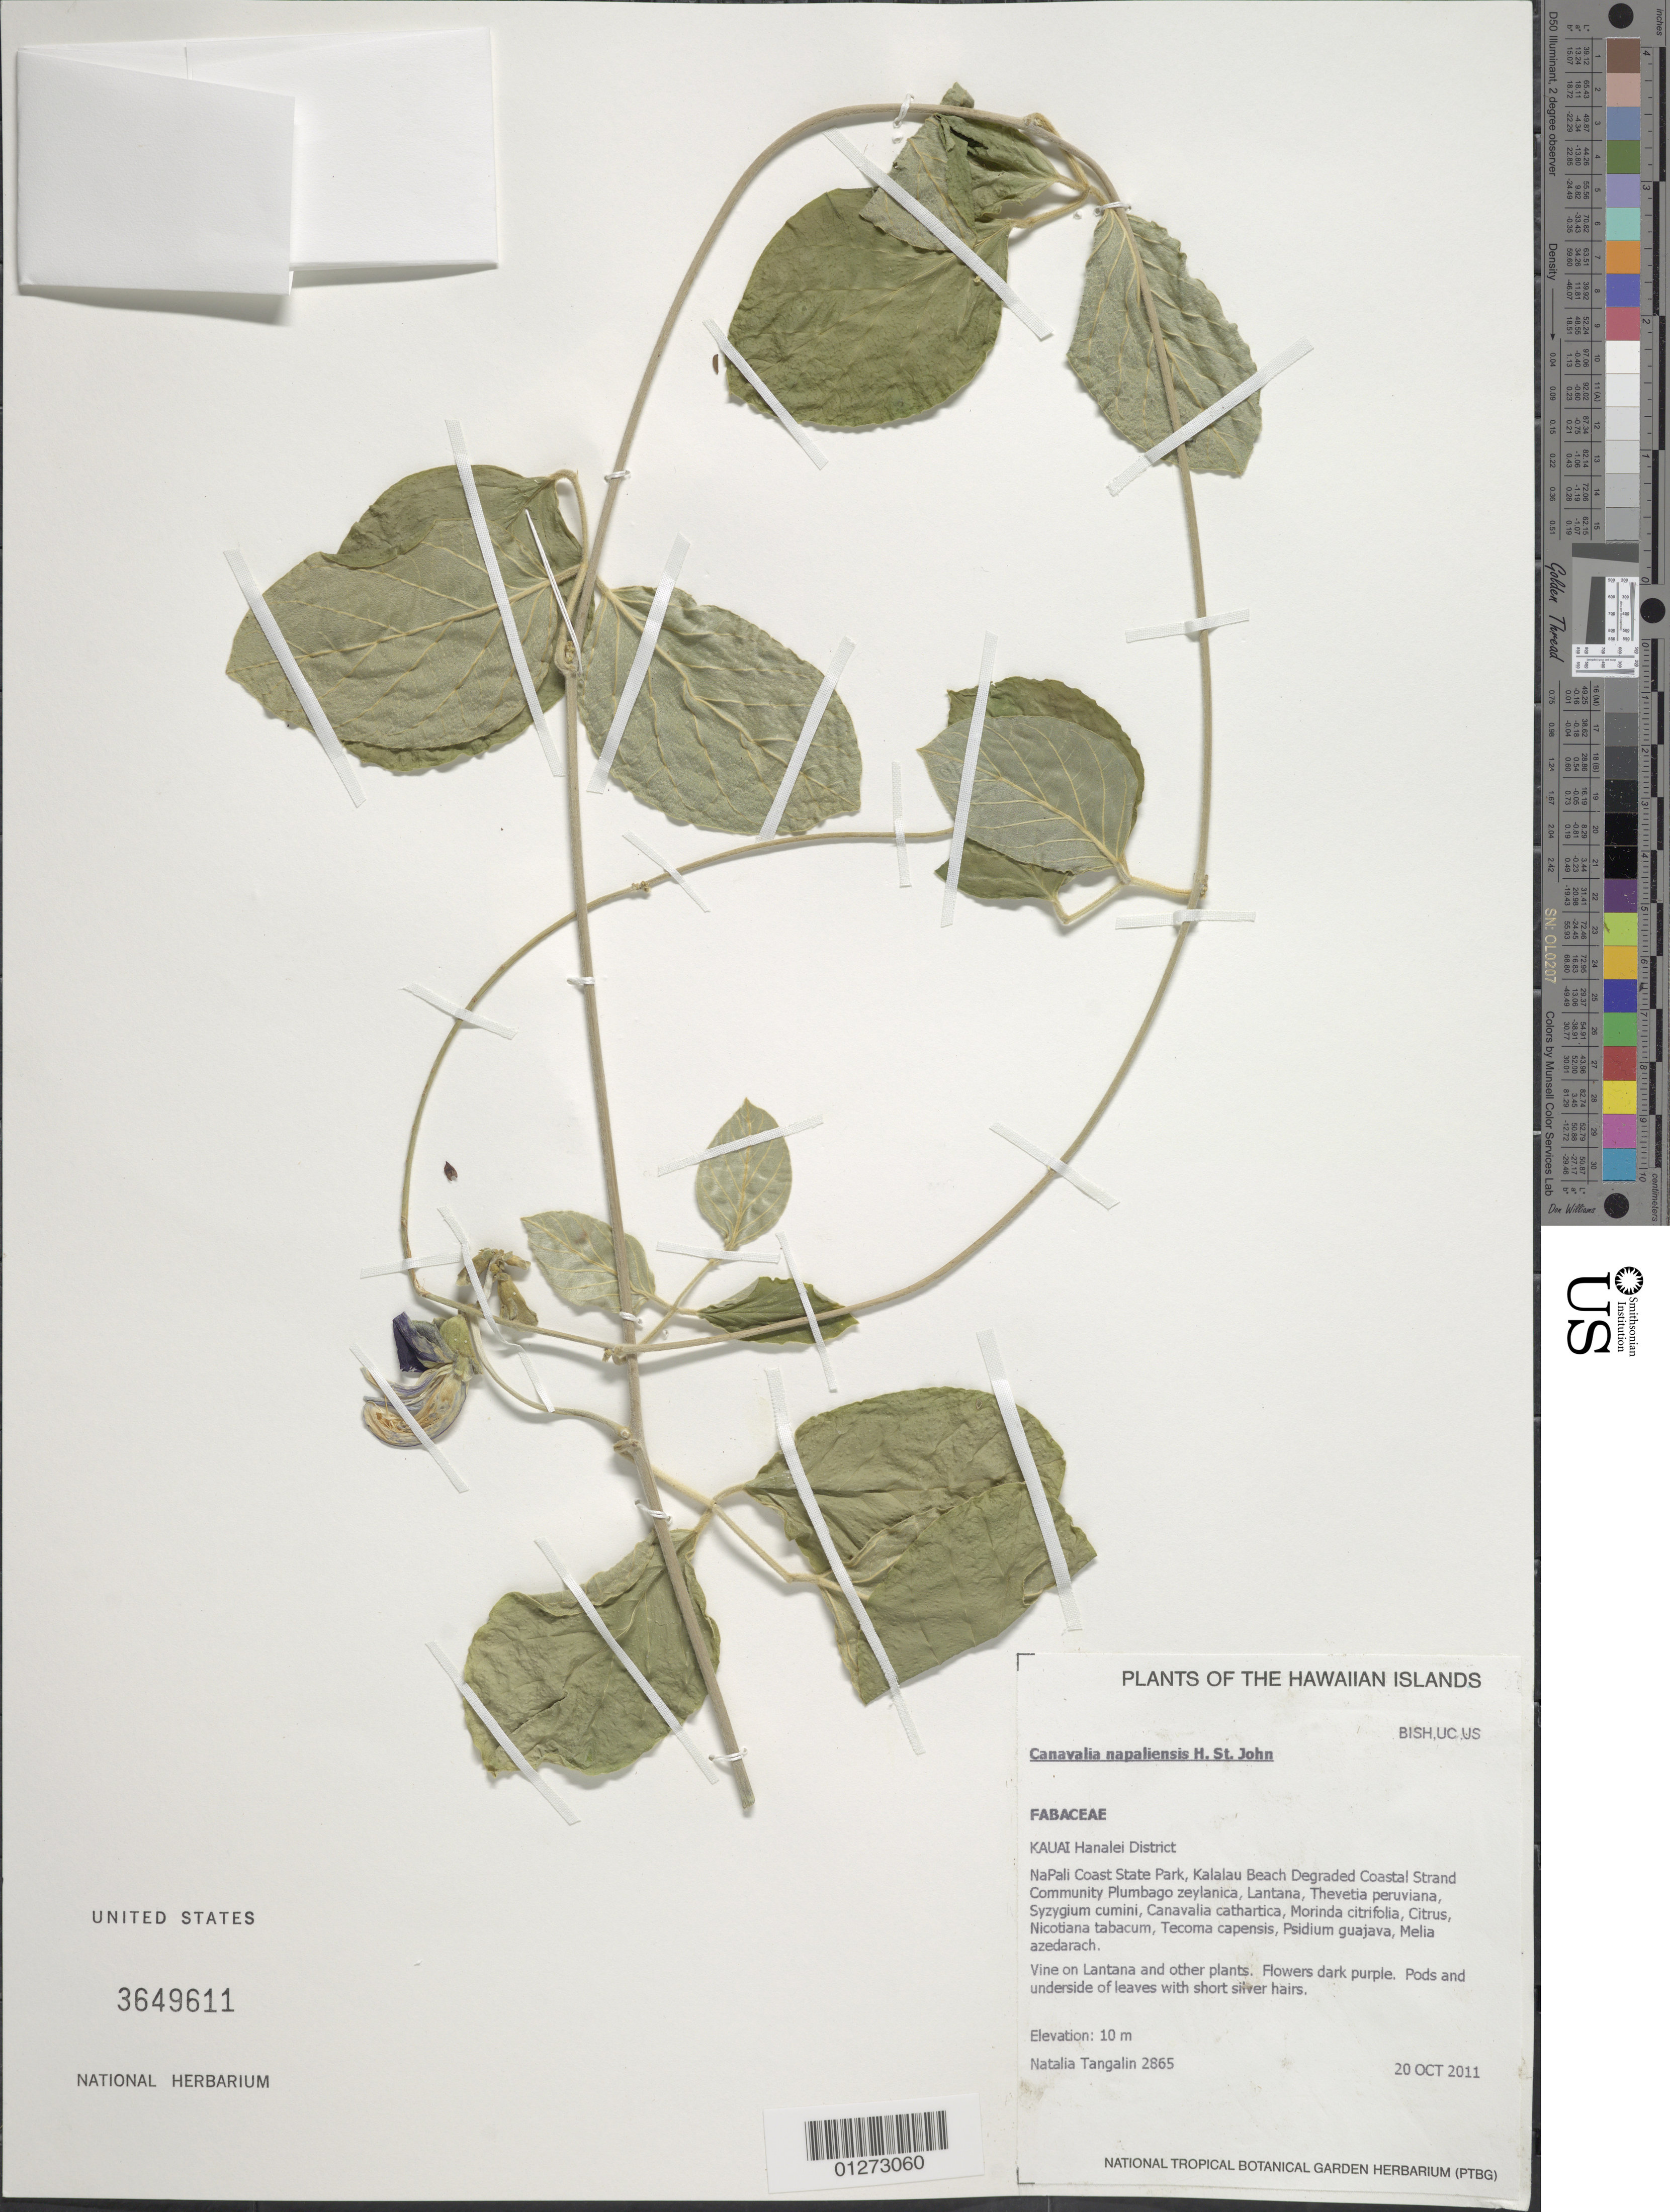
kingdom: Plantae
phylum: Tracheophyta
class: Magnoliopsida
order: Fabales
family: Fabaceae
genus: Canavalia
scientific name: Canavalia napaliensis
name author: H. St. John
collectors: N. Tangalin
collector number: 2865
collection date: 2011-10-20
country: United States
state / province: Hawaii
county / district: Kauai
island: Kaua'i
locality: Hanalei District, NaPali Coast State Park, Kalalau Beach.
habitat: Degraded coastal strand community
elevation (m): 10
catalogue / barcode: US 3649611